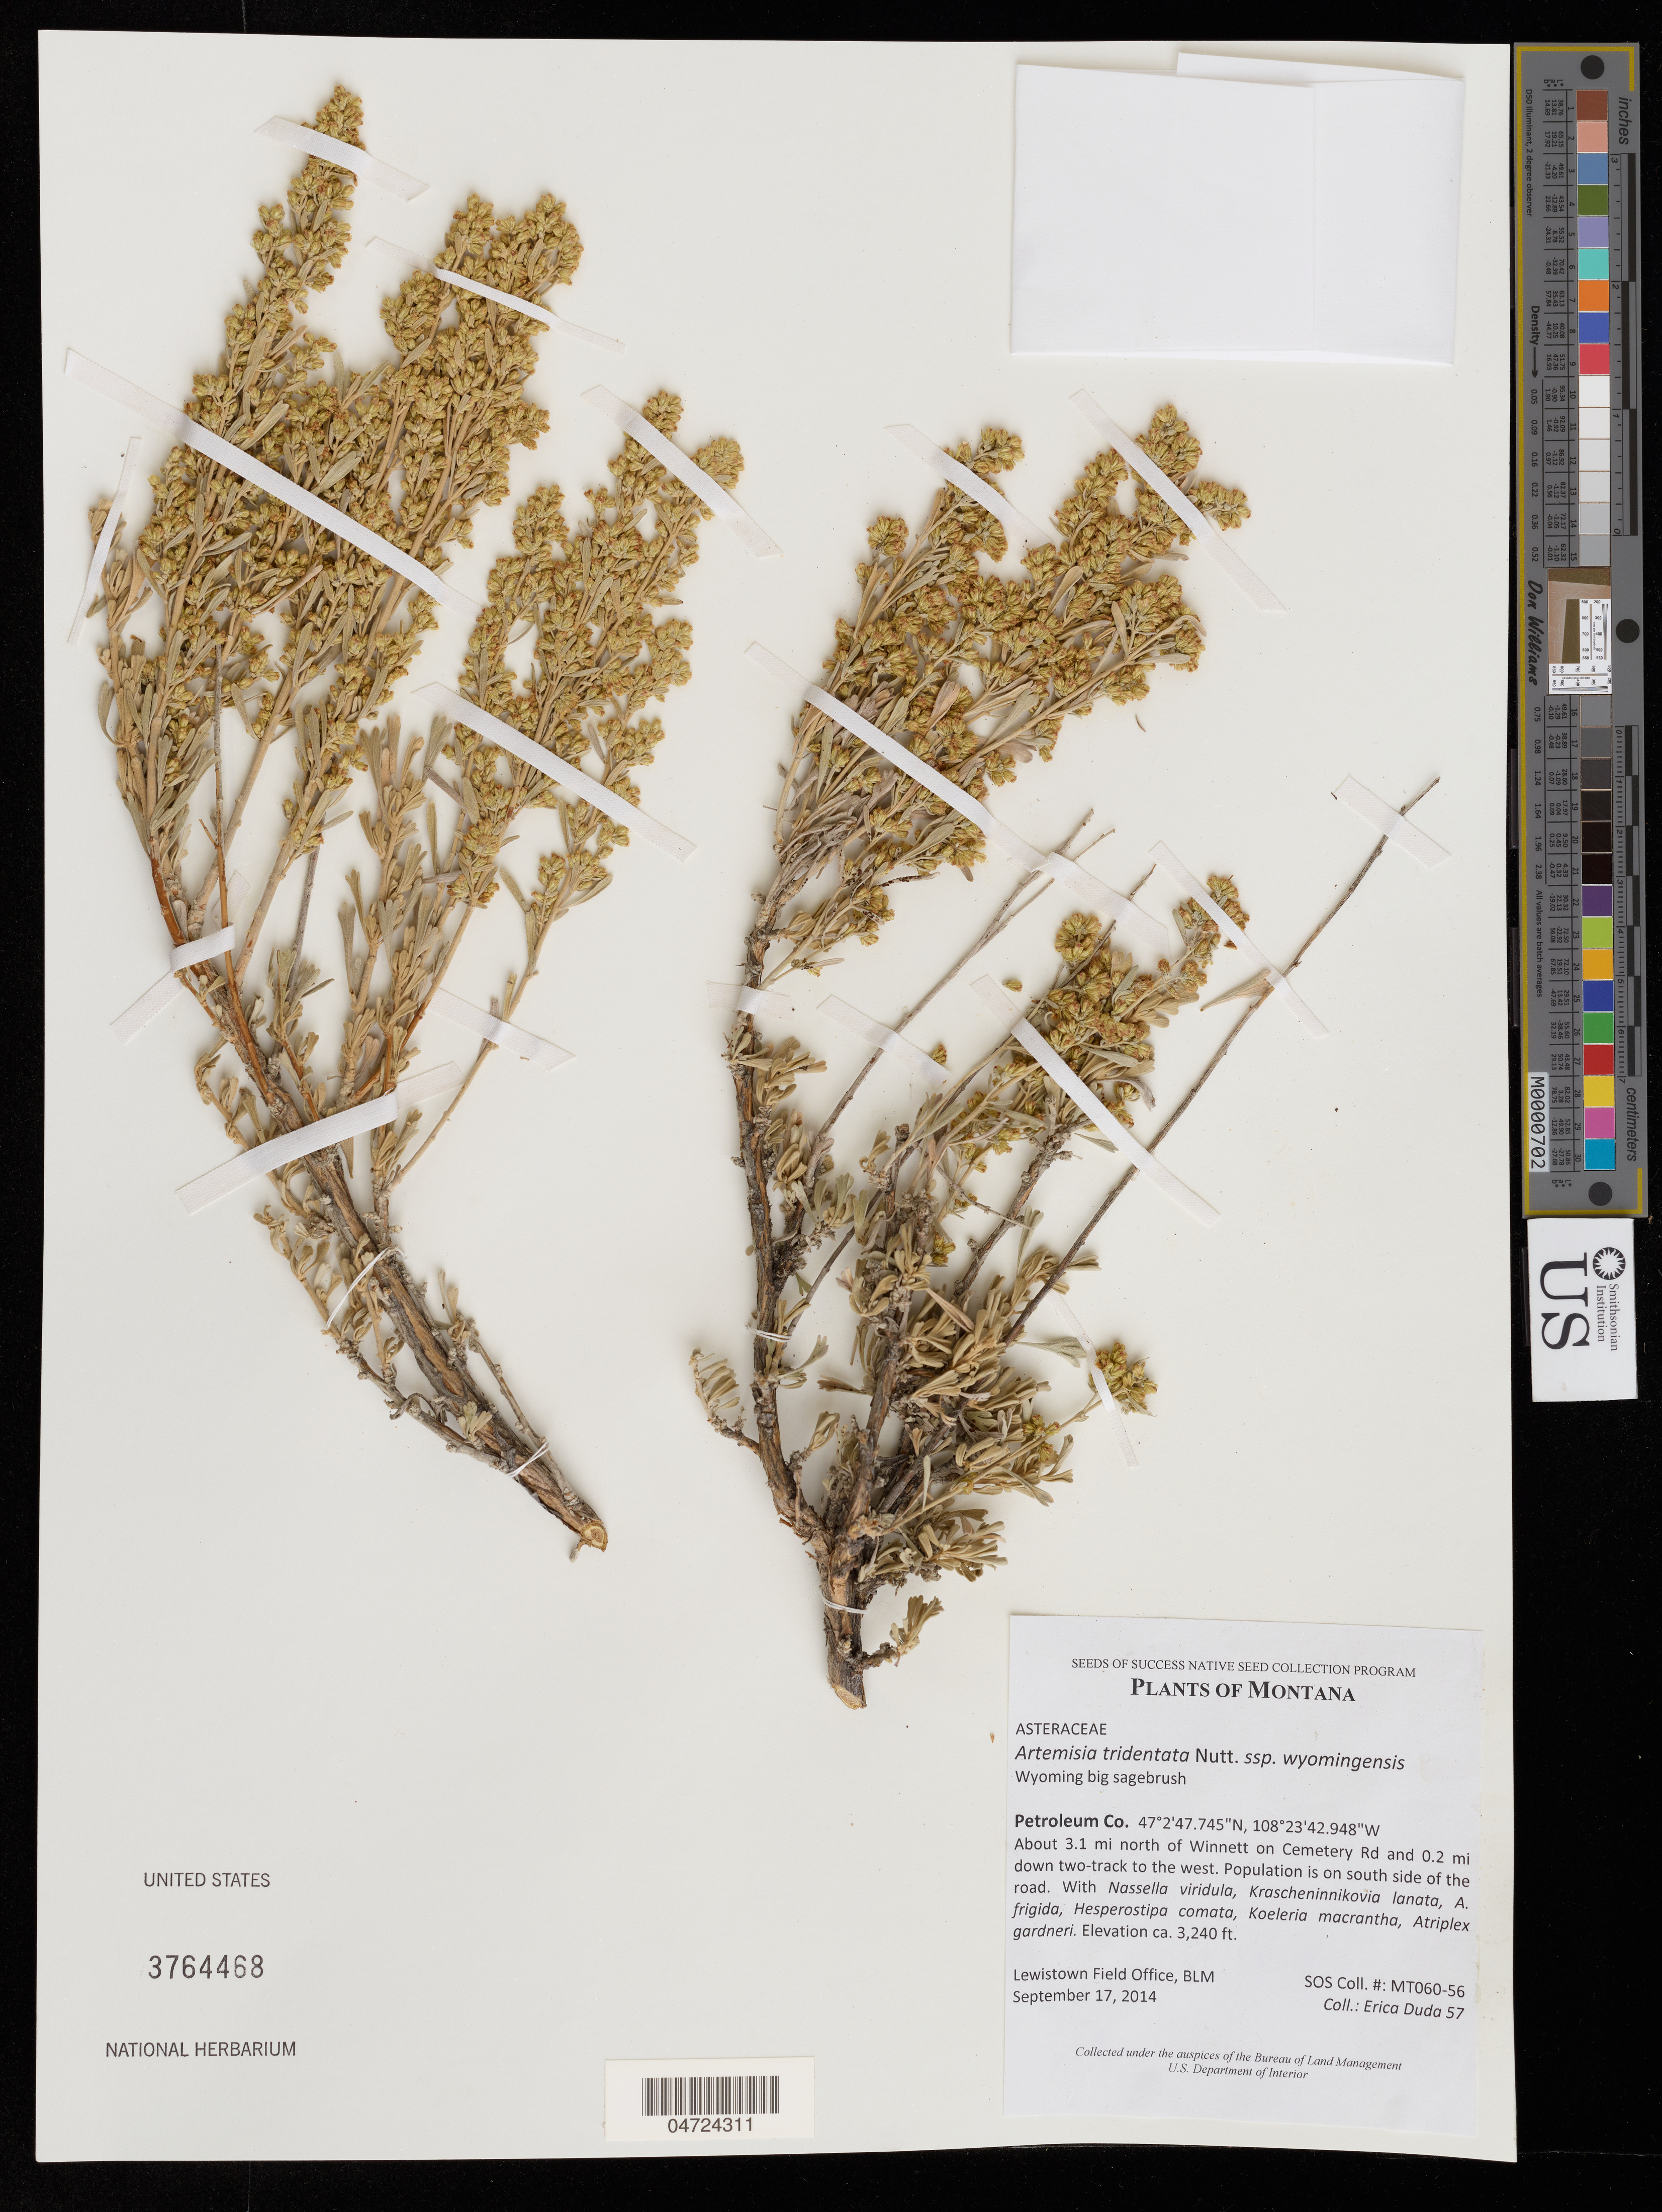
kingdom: Plantae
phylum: Tracheophyta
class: Magnoliopsida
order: Asterales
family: Asteraceae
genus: Artemisia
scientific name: Artemisia tridentata subsp. wyomingensis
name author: (Beetle & A.L. Young) S.L. Welsh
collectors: E. Duda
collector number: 57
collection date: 2014-09-17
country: United States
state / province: Montana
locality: Petroleum Co. About 3.1 mi north of Winnett on Cemetery Rd and 0.2 mi down two-track to the west. Population is on south side of the road.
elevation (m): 988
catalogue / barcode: US 3764468